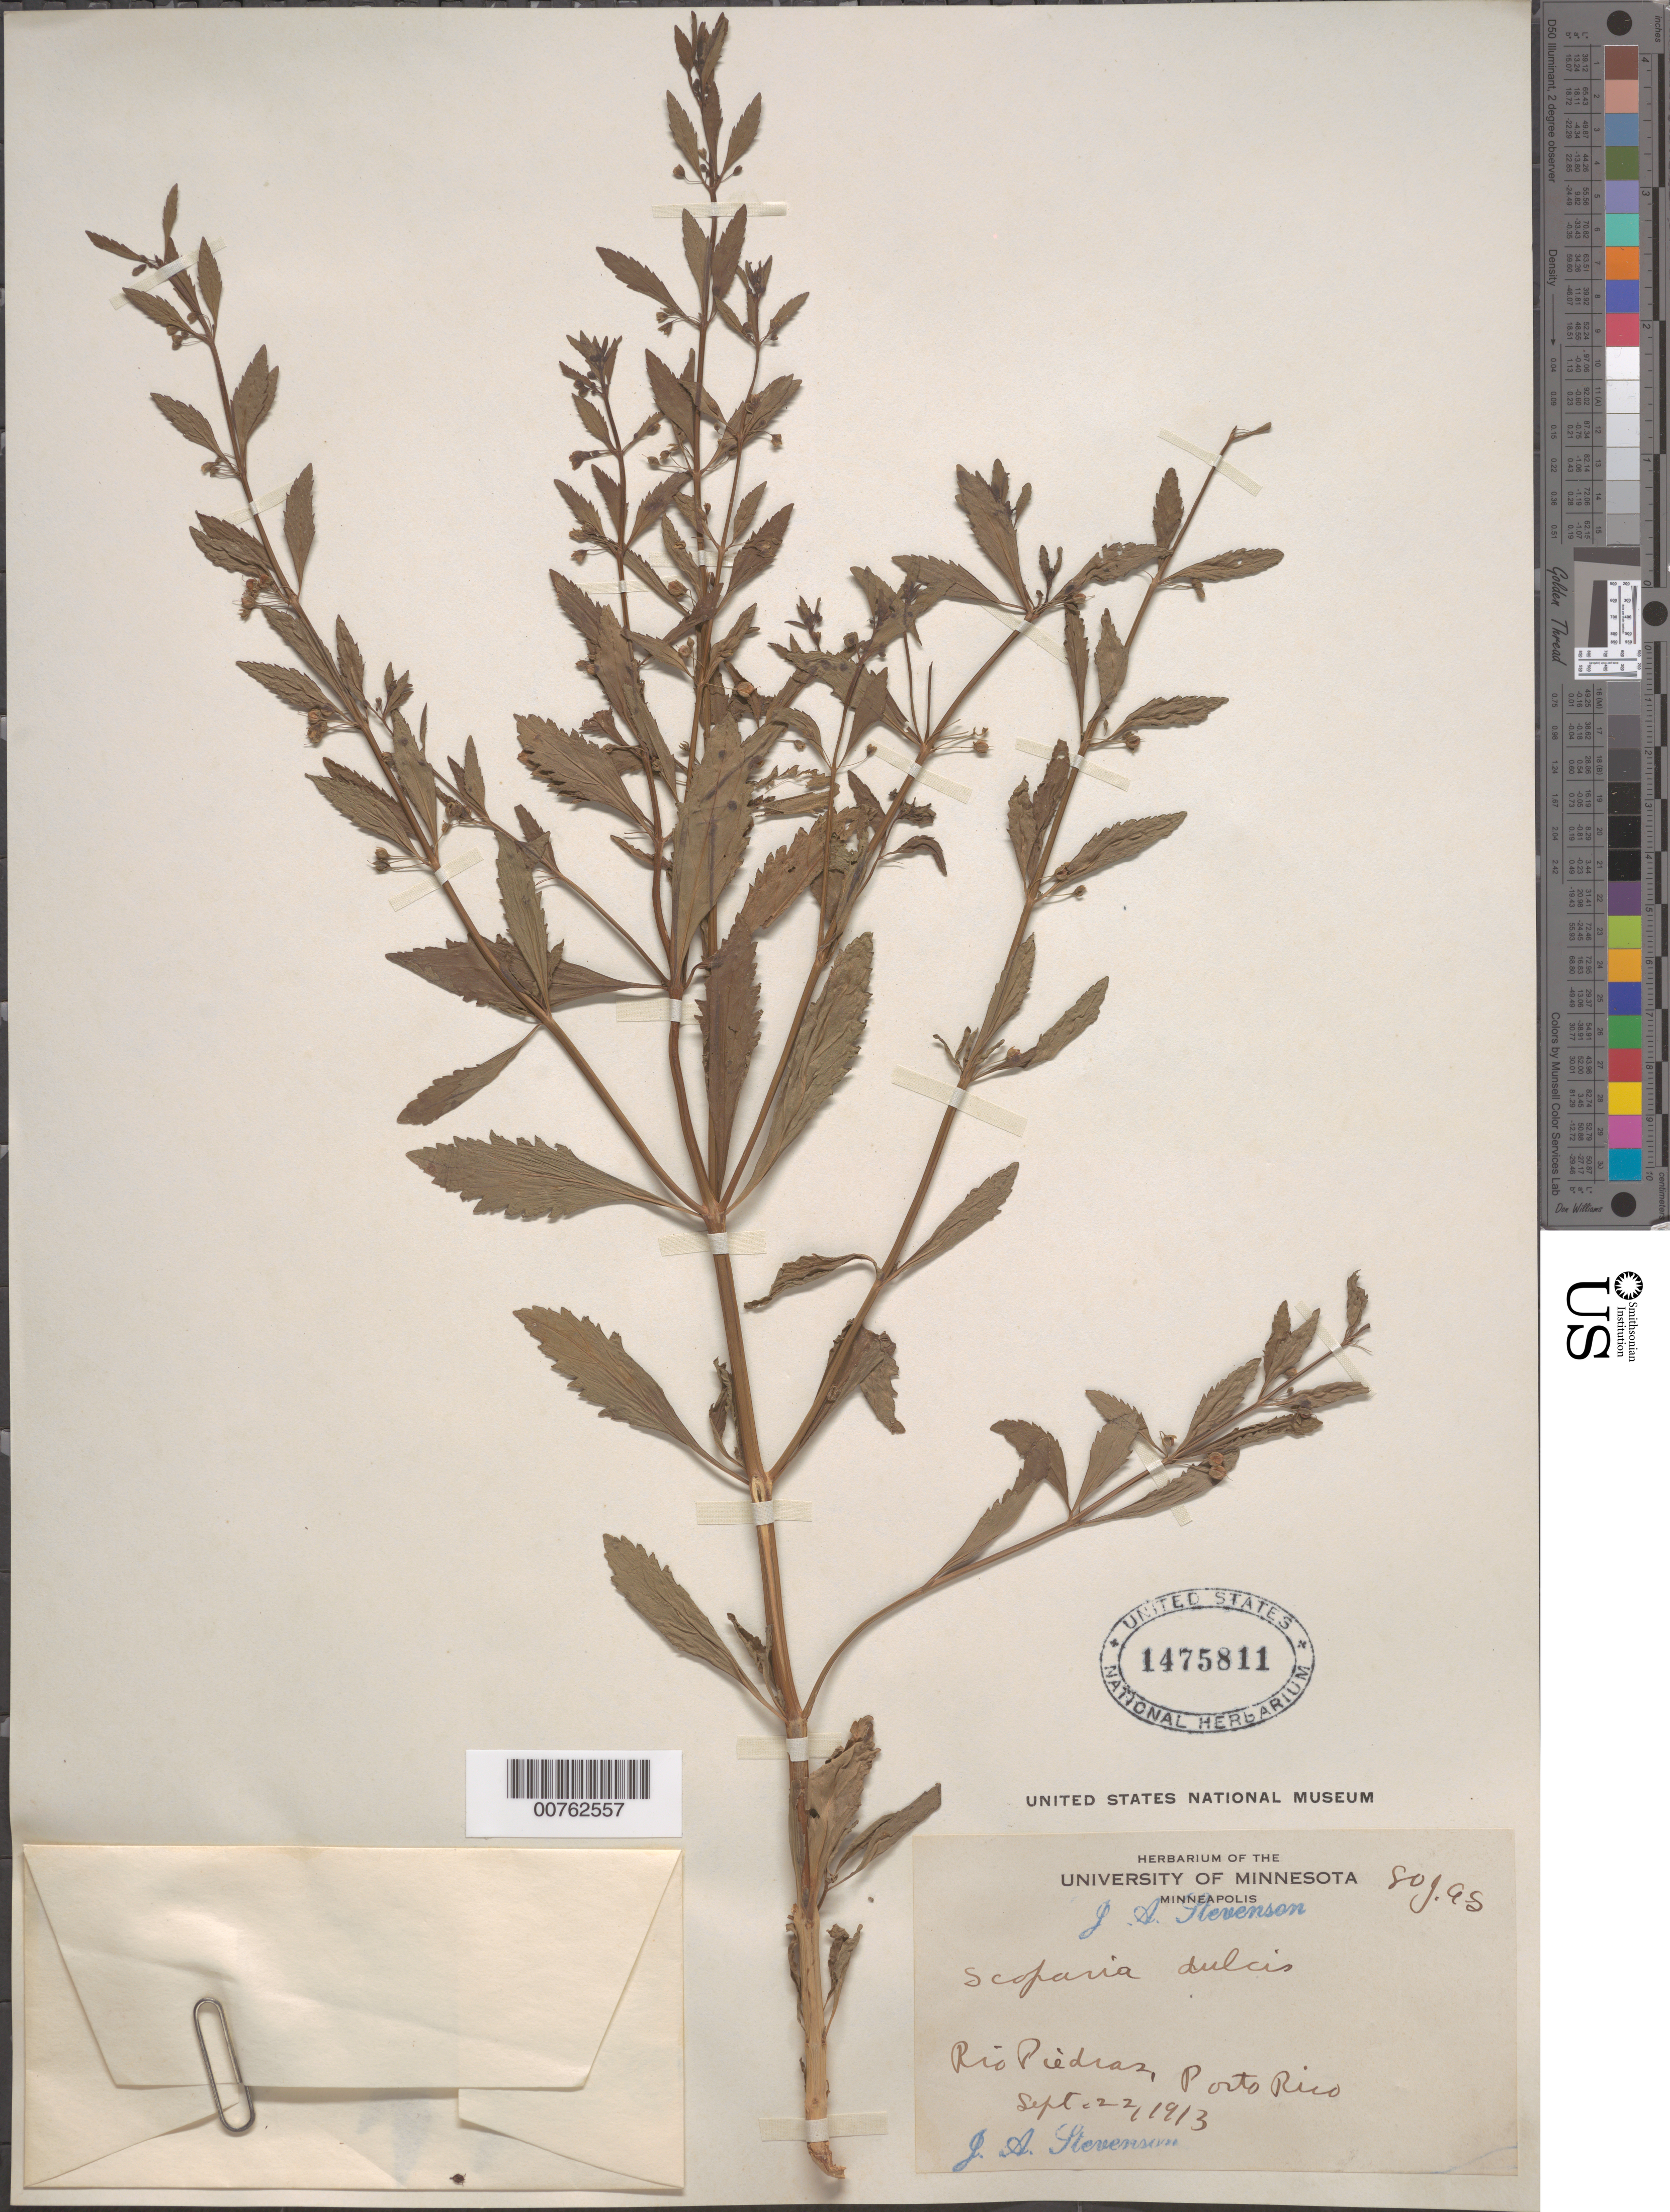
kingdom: Plantae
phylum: Tracheophyta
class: Magnoliopsida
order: Lamiales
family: Plantaginaceae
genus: Scoparia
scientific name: Scoparia dulcis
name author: L.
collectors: J. Stevenson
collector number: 80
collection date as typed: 22 Sep 1913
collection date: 1913-09-22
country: Puerto Rico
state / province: San Juan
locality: Río Piedras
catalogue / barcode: US 1475811